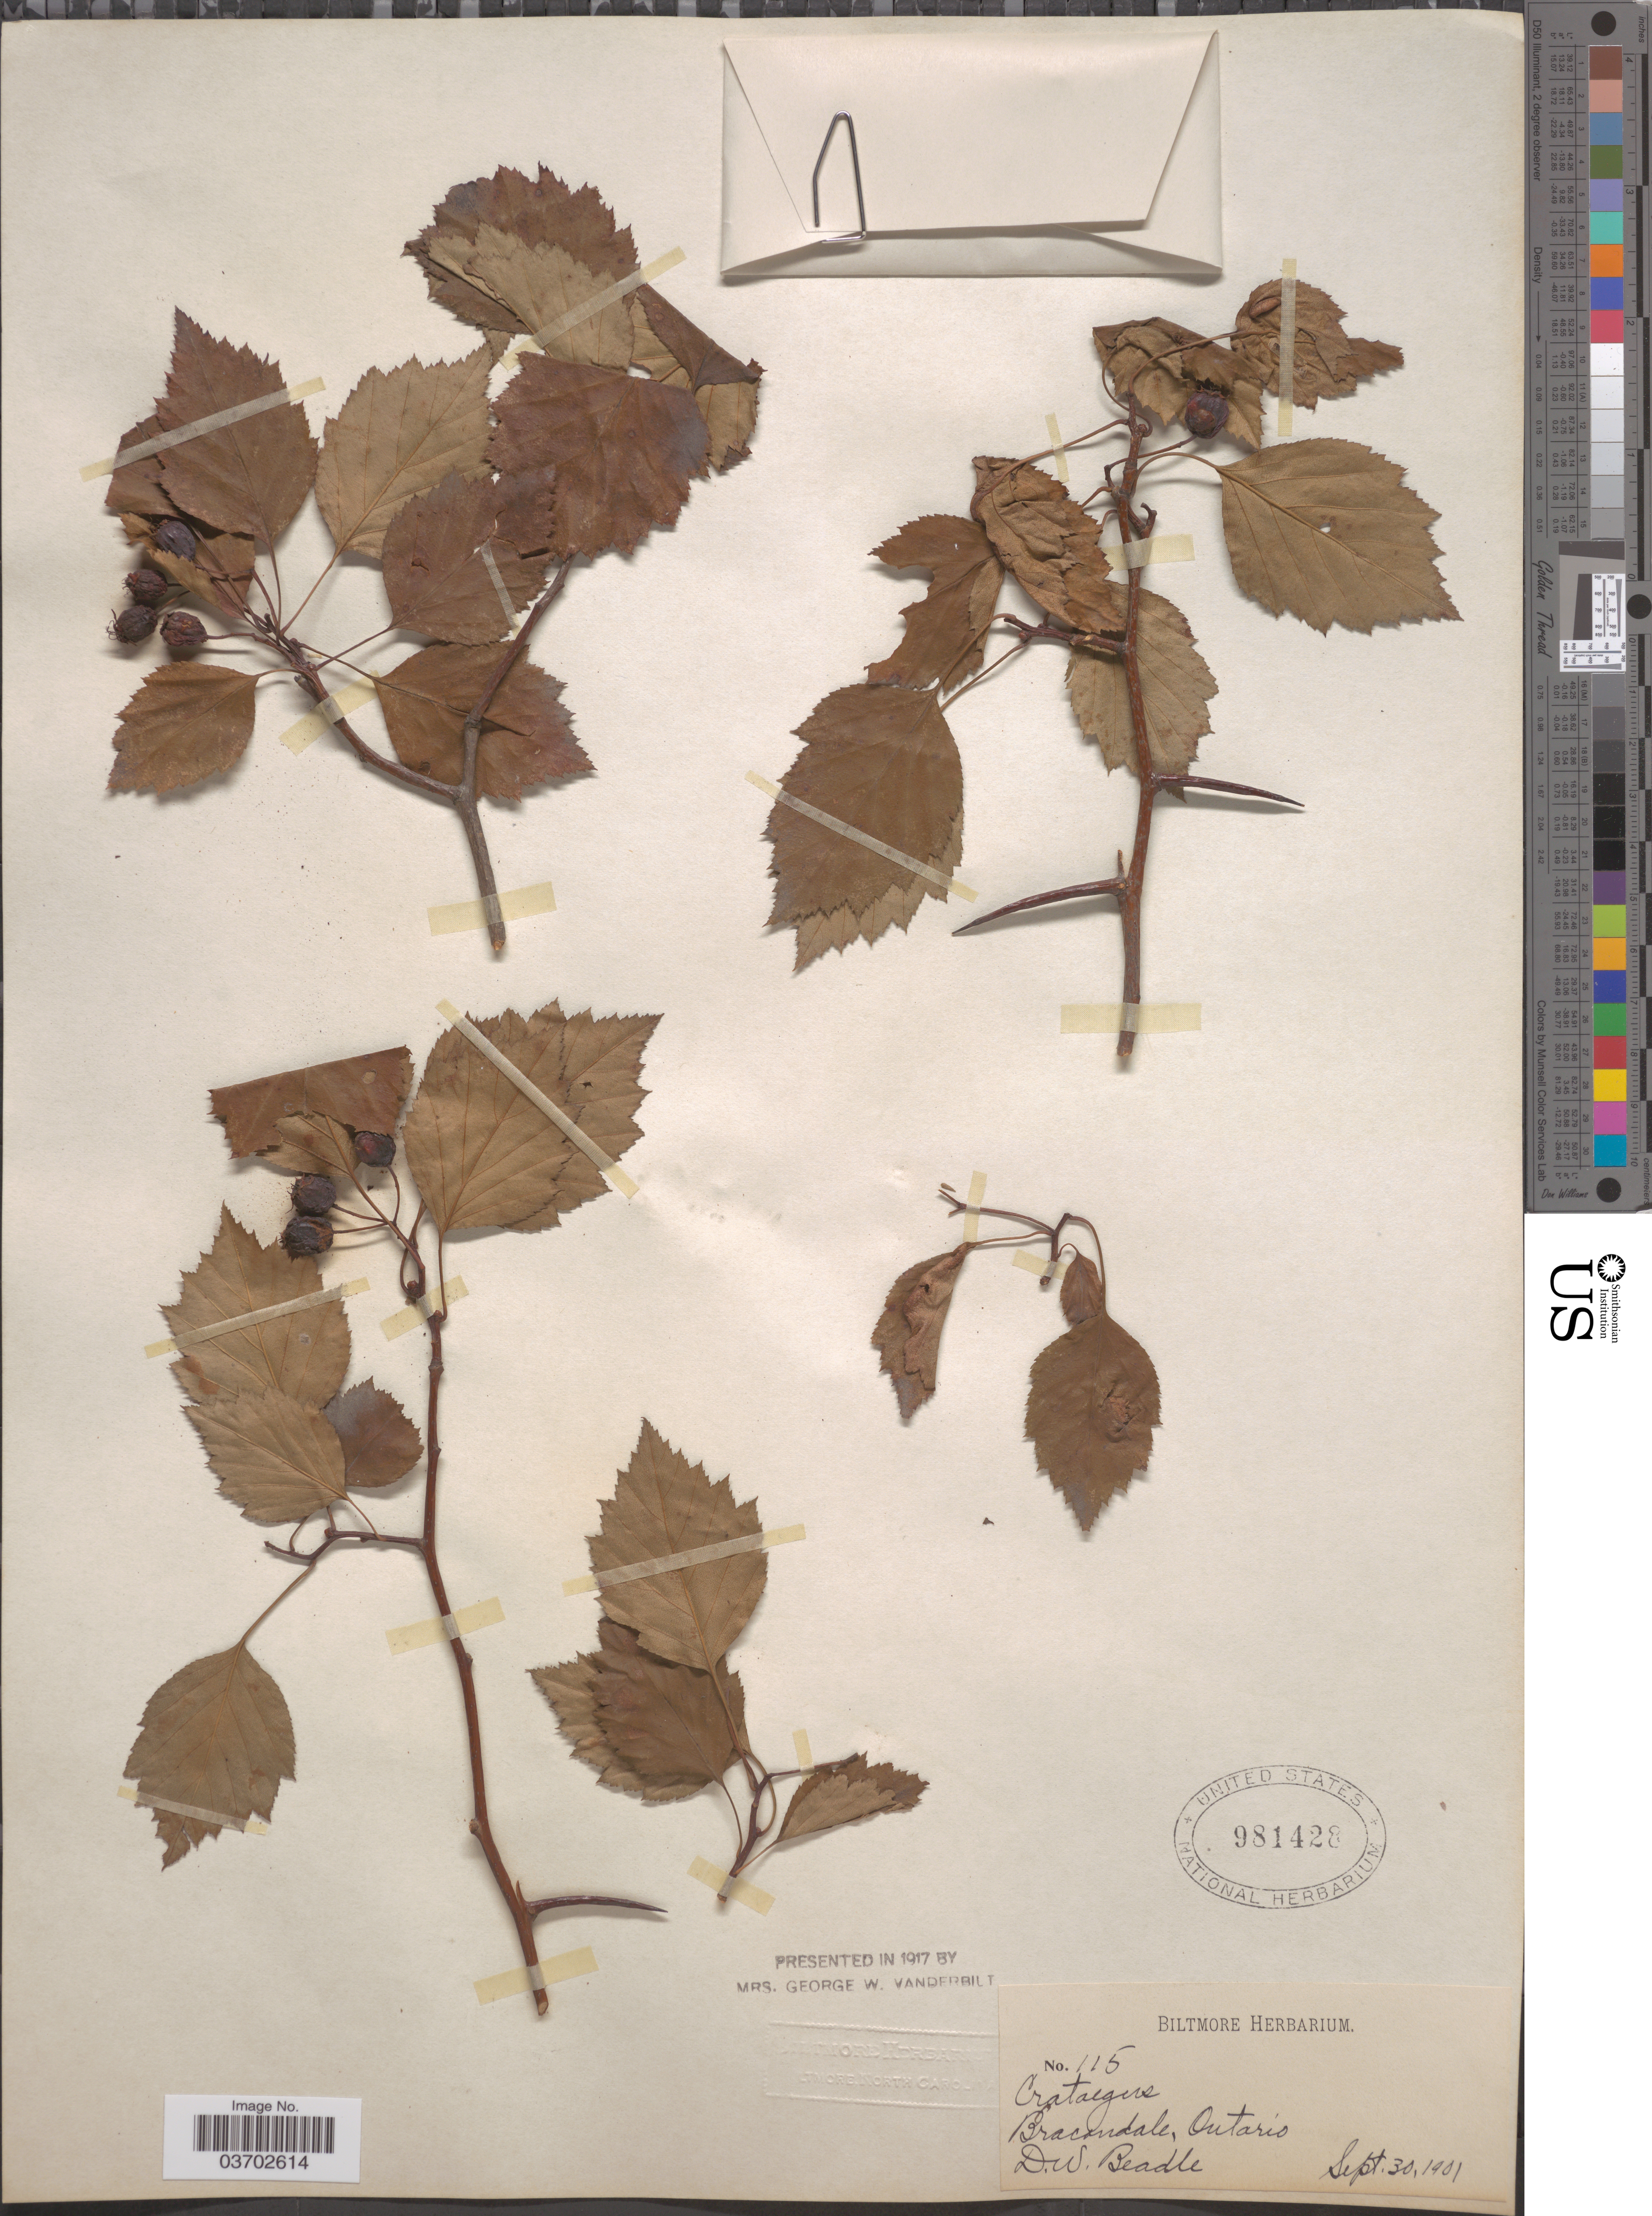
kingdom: Plantae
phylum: Tracheophyta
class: Magnoliopsida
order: Rosales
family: Rosaceae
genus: Crataegus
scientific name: Crataegus sp.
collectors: D. Beadle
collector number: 115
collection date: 1901-09-30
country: Canada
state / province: Ontario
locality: Bracondale.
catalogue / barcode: US 981428